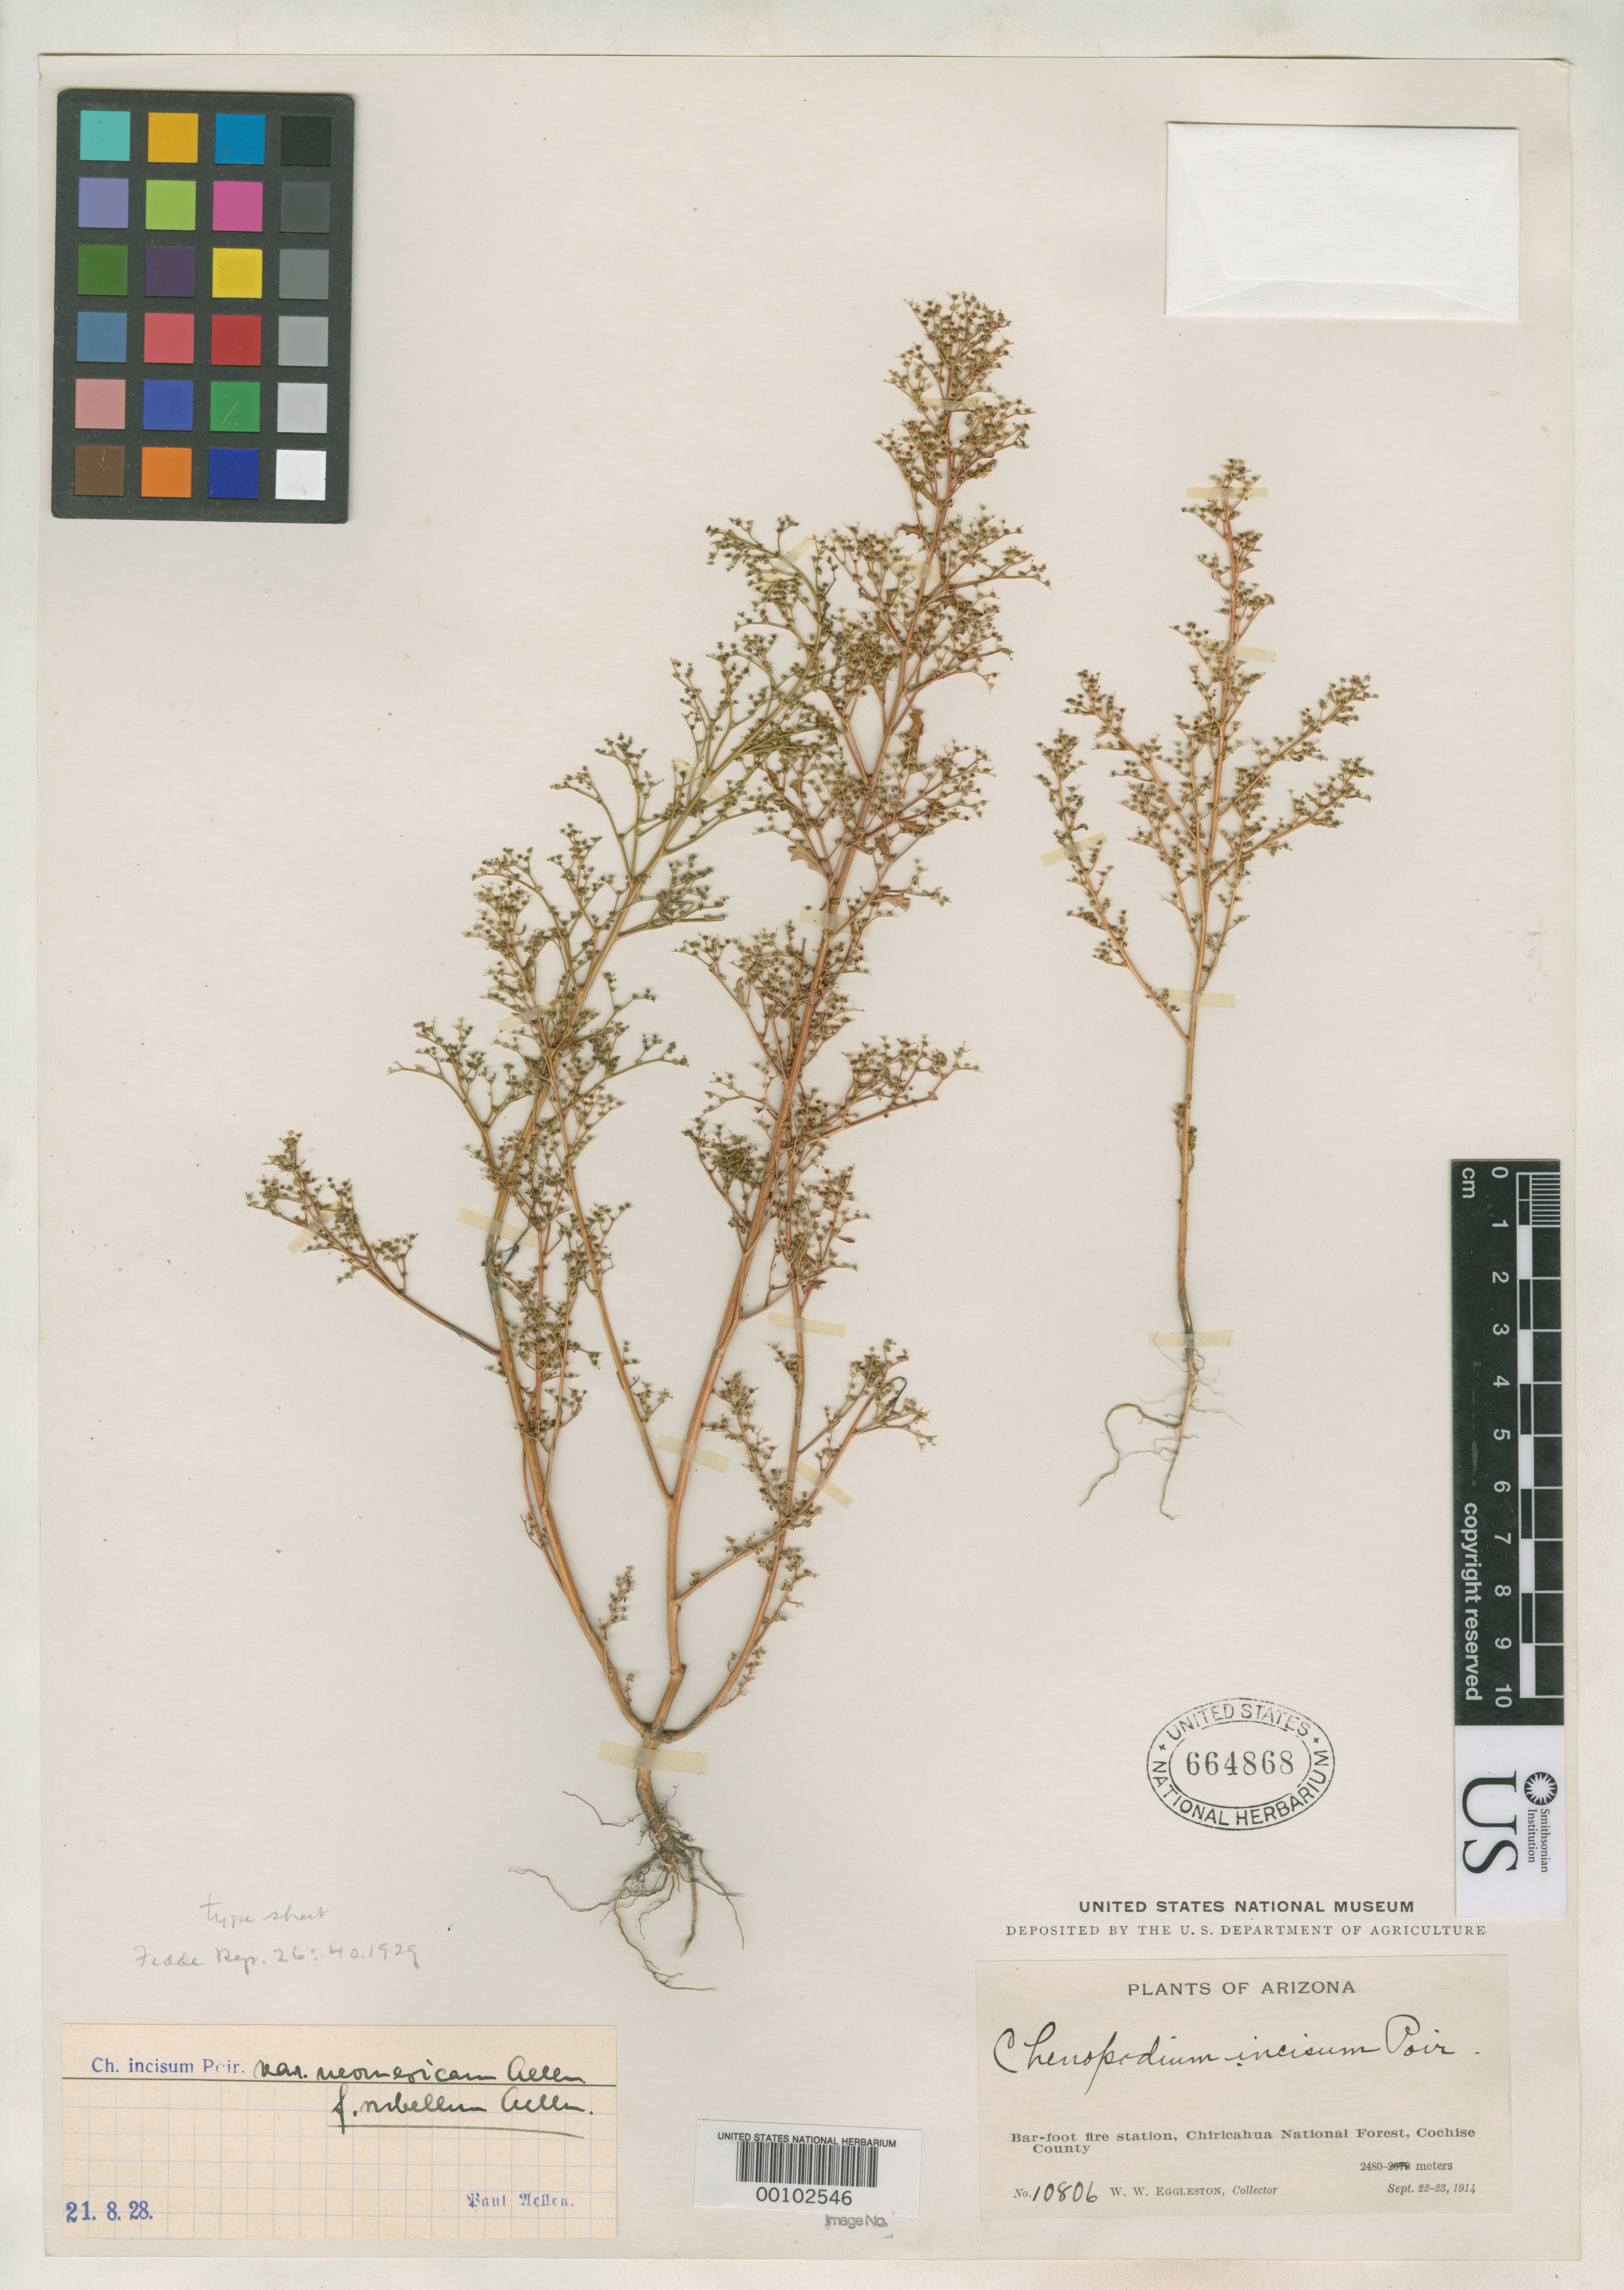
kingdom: Plantae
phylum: Tracheophyta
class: Magnoliopsida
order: Caryophyllales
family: Amaranthaceae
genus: Chenopodium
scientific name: Chenopodium incisum f. rubellum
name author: Aellen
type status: Syntype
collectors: W. W. Eggleston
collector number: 10806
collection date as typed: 22 Sep 1914 to 23 Sep 1914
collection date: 1914-09-22/1914-09-23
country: United States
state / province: Arizona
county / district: Cochise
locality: Chiricahua Natl. Forest, Bar-foot Fire Station.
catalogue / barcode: US 664868